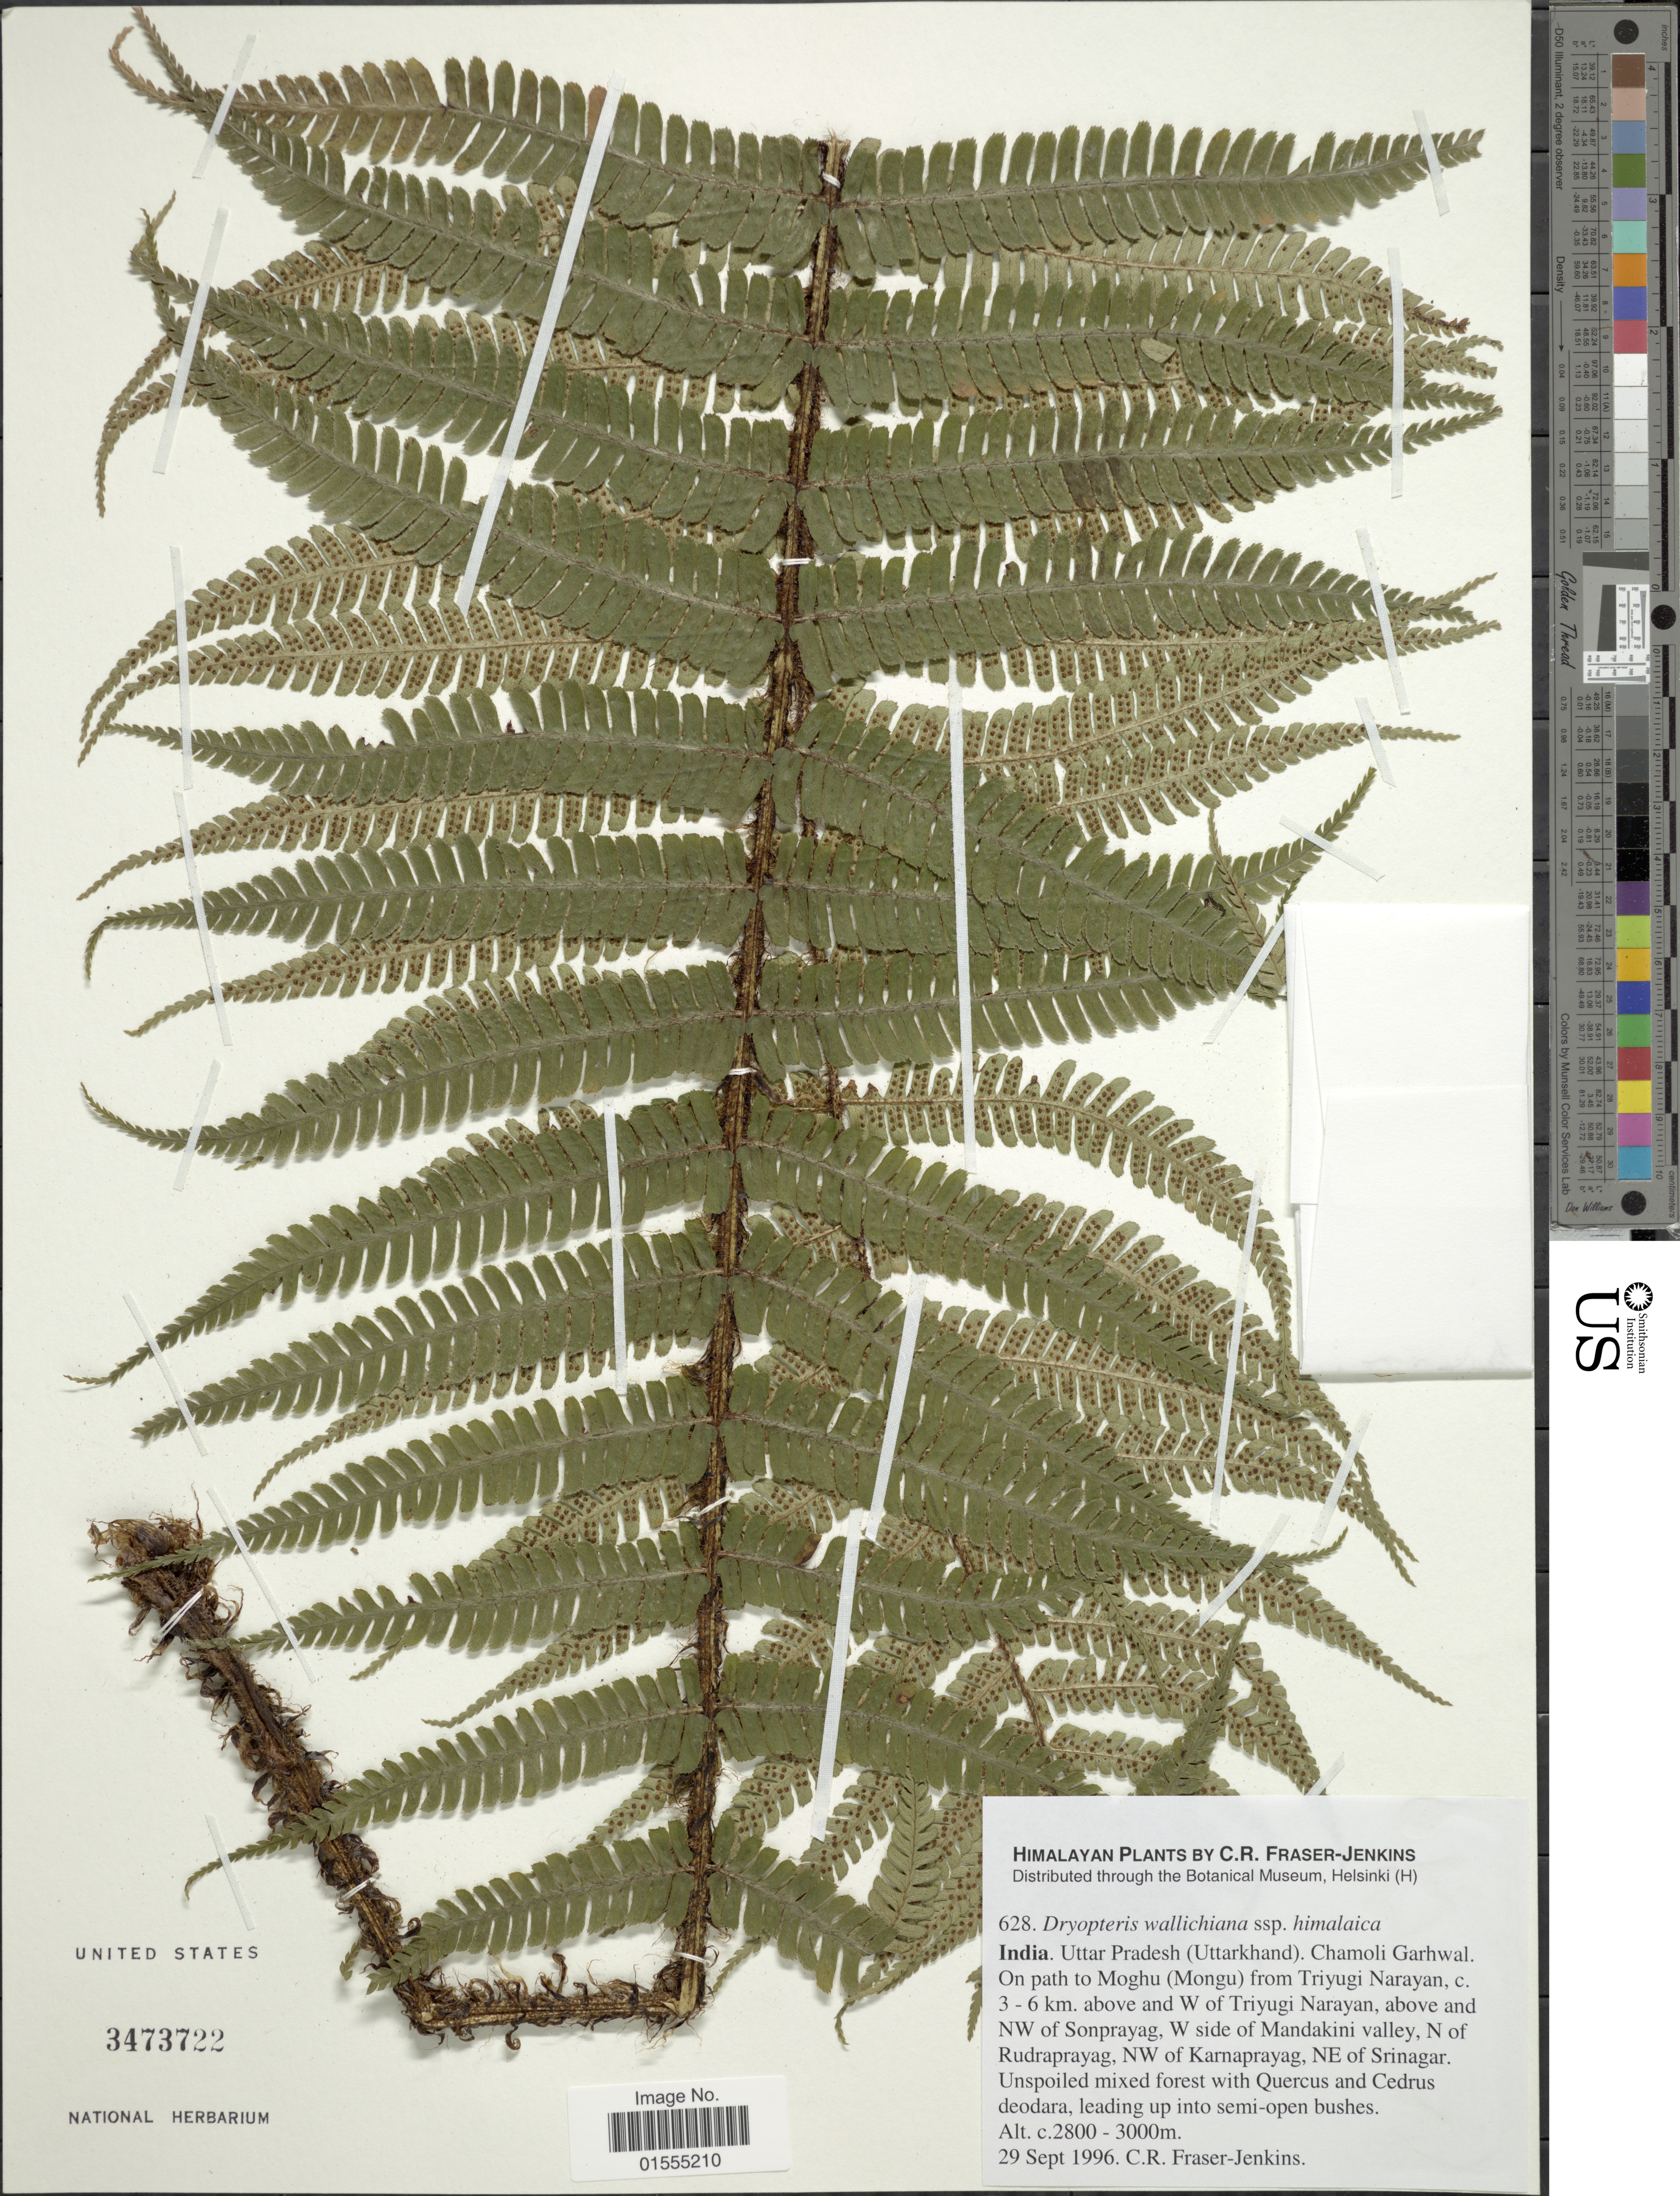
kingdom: Plantae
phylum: Tracheophyta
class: Polypodiopsida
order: Polypodiales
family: Dryopteridaceae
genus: Dryopteris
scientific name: Dryopteris wallichiana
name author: (Spreng.) Hyl.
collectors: C. R. Fraser-Jenkins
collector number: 628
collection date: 1996-09-29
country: India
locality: Uttar Pradesh (Uttarkhand). Chamoli Garhwal. On path to Moghu (Mongu) from triyugi Narayan c. 3 - 6 km above and W side of Mandakini valley, n of NW of Sonprayag, W side of Mandakini valley, N of Rudraprayag, NW of Karnaprayag, NE of Srinagar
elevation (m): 2800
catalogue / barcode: US 3473722